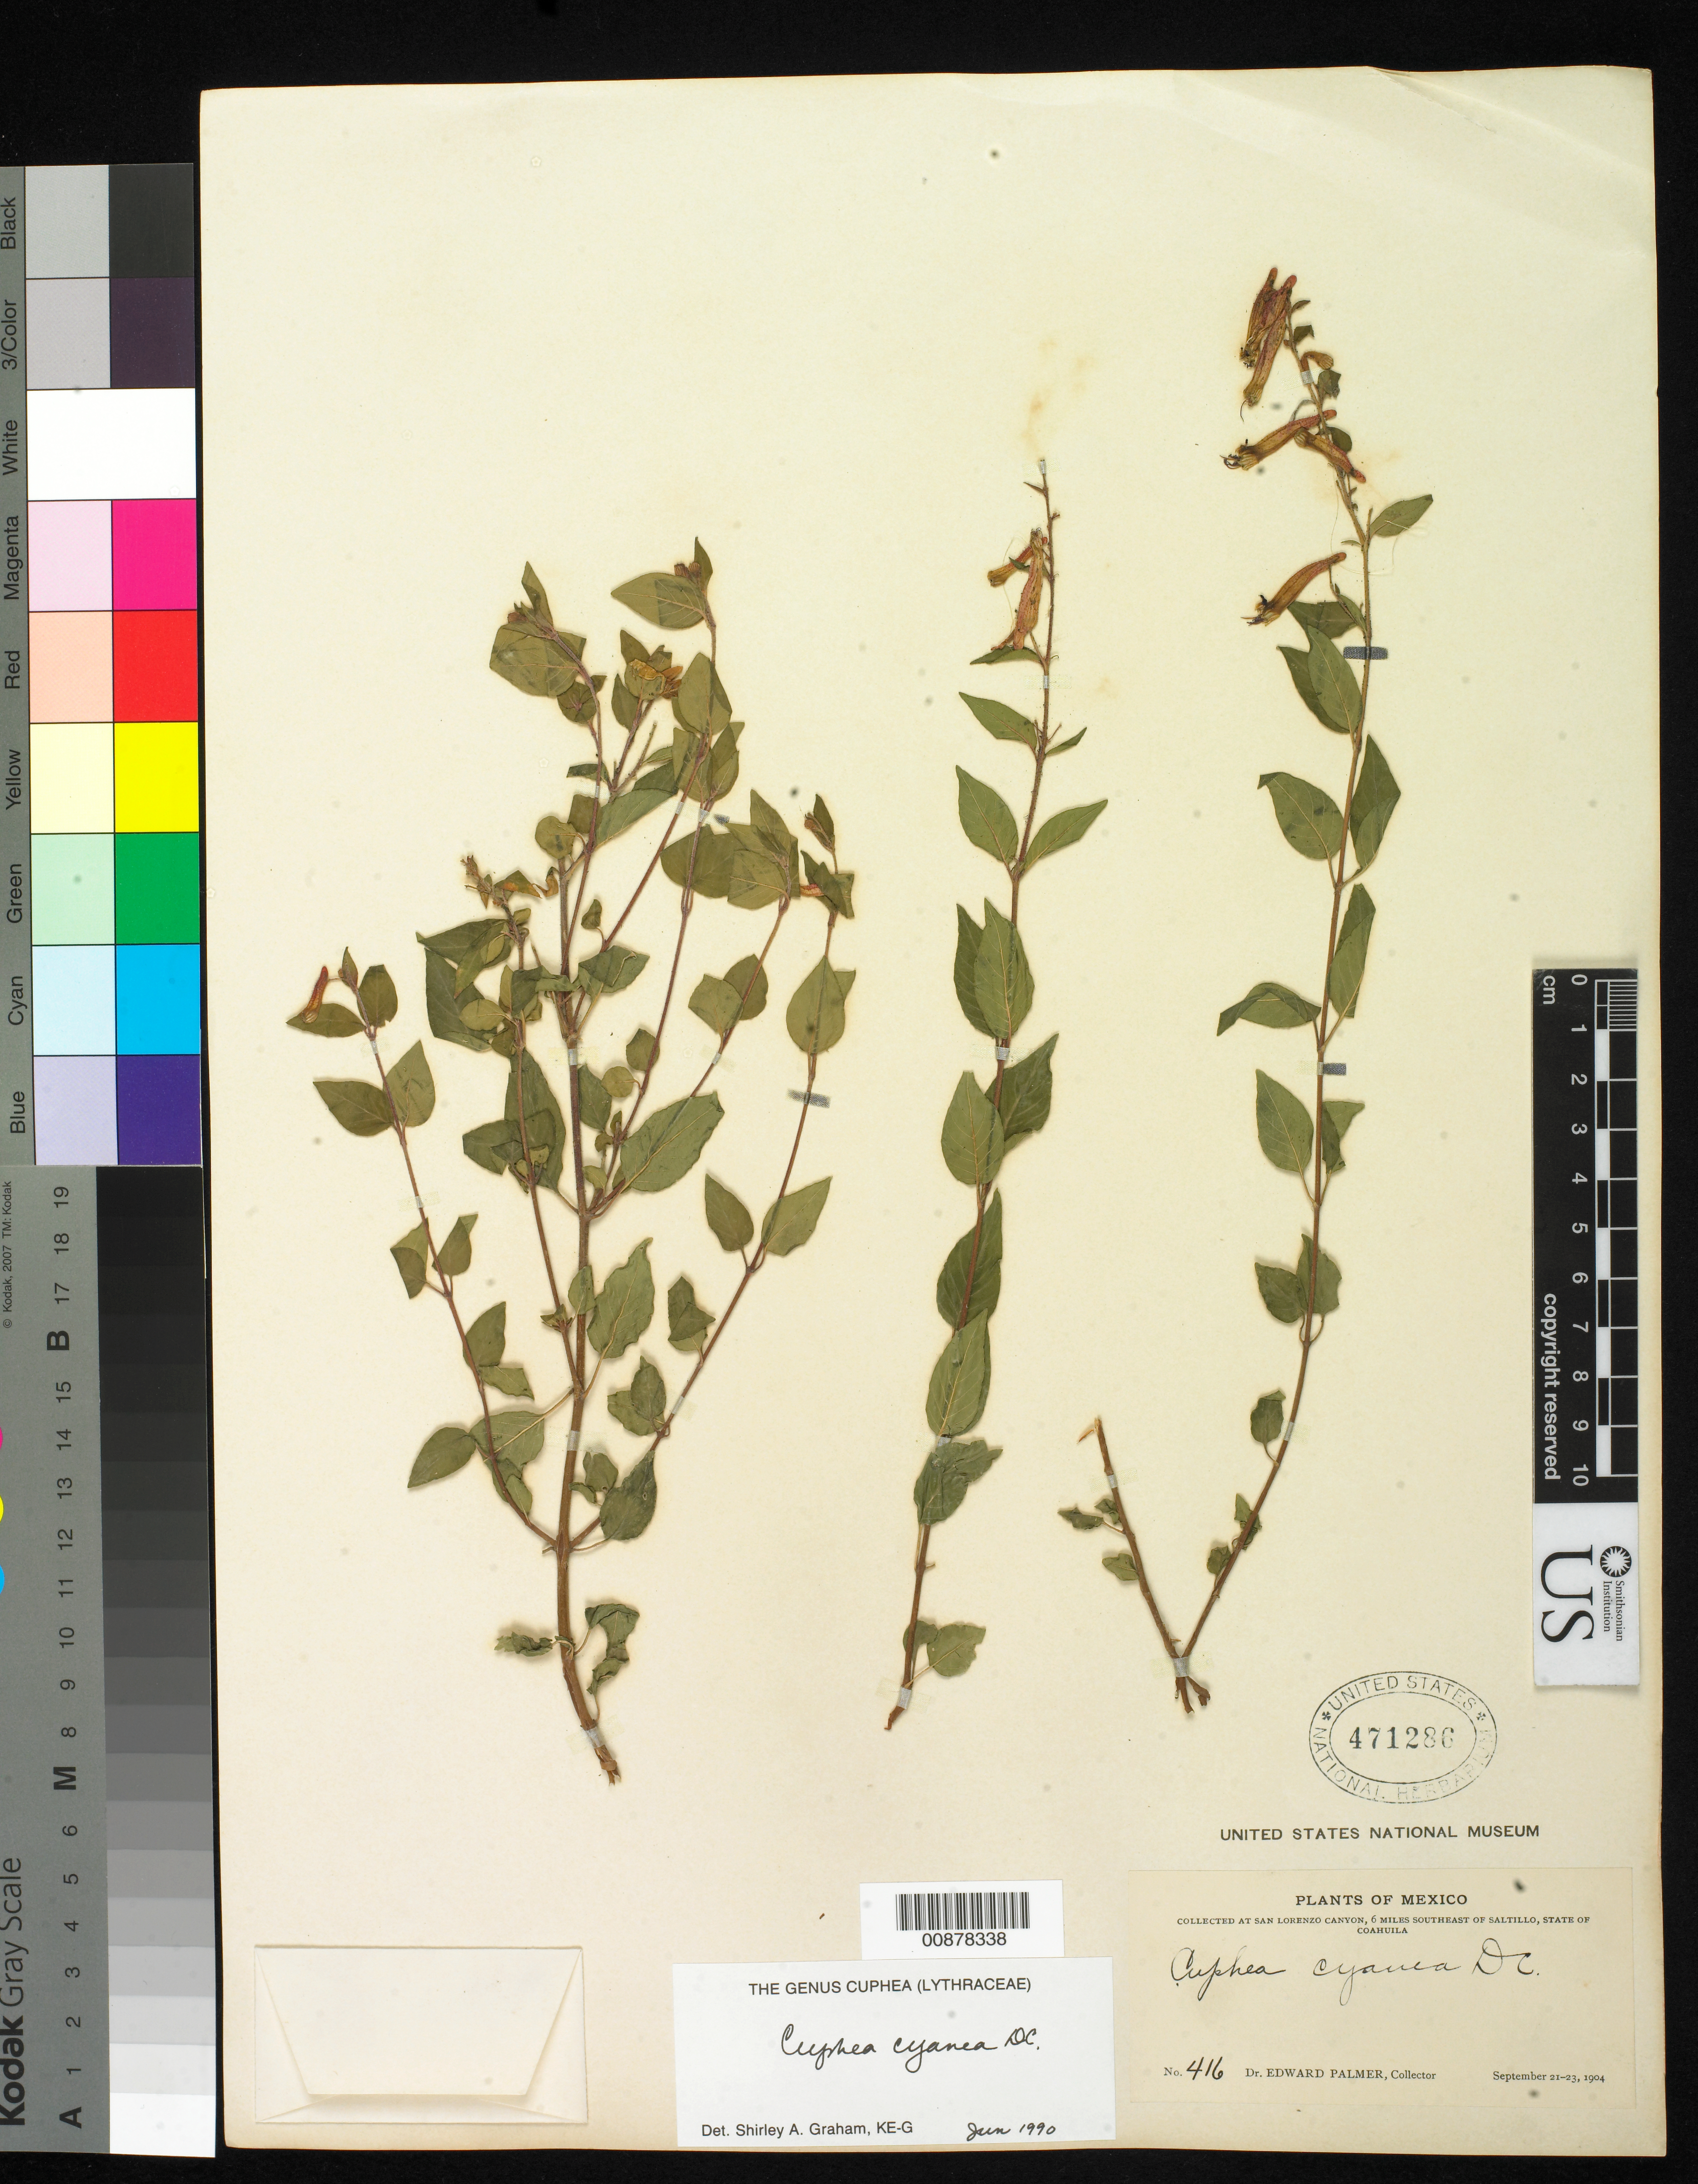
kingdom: Plantae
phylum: Tracheophyta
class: Magnoliopsida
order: Myrtales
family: Lythraceae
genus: Cuphea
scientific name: Cuphea cyanea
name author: DC.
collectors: E. Palmer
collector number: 416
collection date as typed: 21 Sep 1904 to 23 Sep 1904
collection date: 1904-09-21/1904-09-23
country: Mexico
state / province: Coahuila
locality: San Lorenzo Canyon, 6 miles east of Saltillo, Coahuila.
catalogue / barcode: US 471286